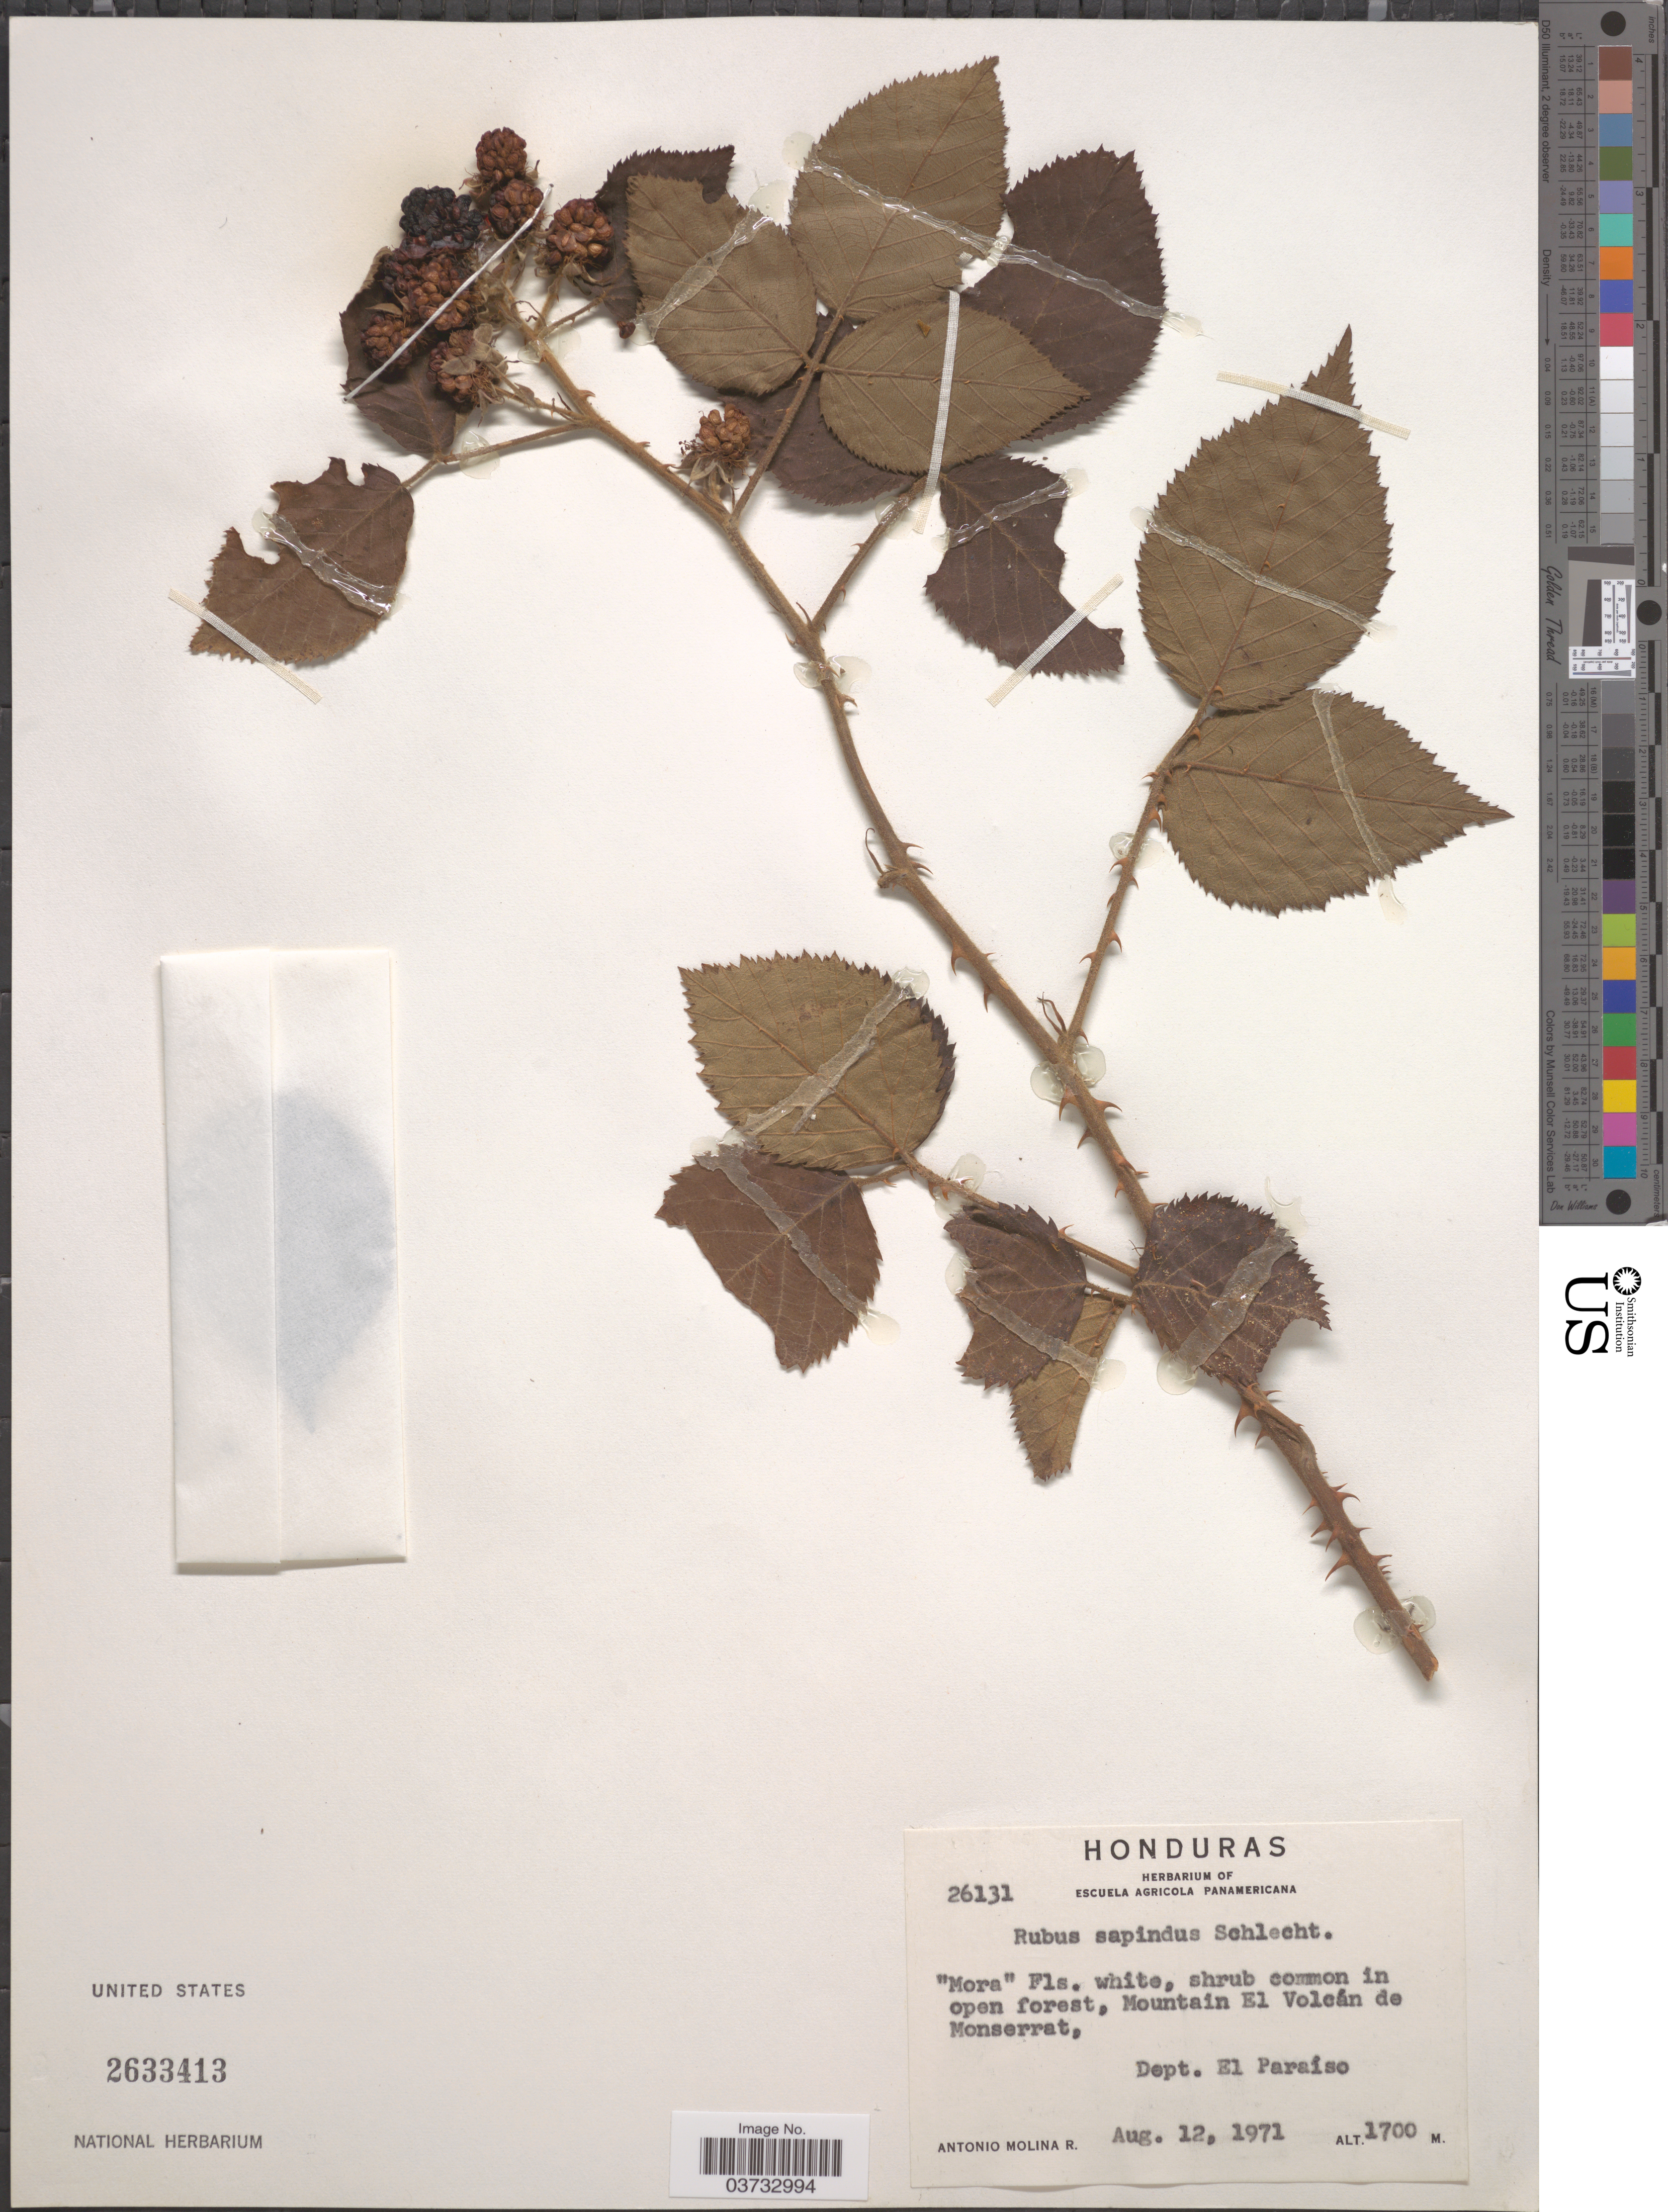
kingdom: Plantae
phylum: Tracheophyta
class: Magnoliopsida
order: Rosales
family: Rosaceae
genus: Rubus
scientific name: Rubus sapidus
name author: Schltdl.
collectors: A. Molina R.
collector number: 26131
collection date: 1971-08-12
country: Honduras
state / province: El Paraiso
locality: In open forest, Mountain El Volcán de Monserrat, Dept. El Paraíso.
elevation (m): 1700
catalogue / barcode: US 2633413